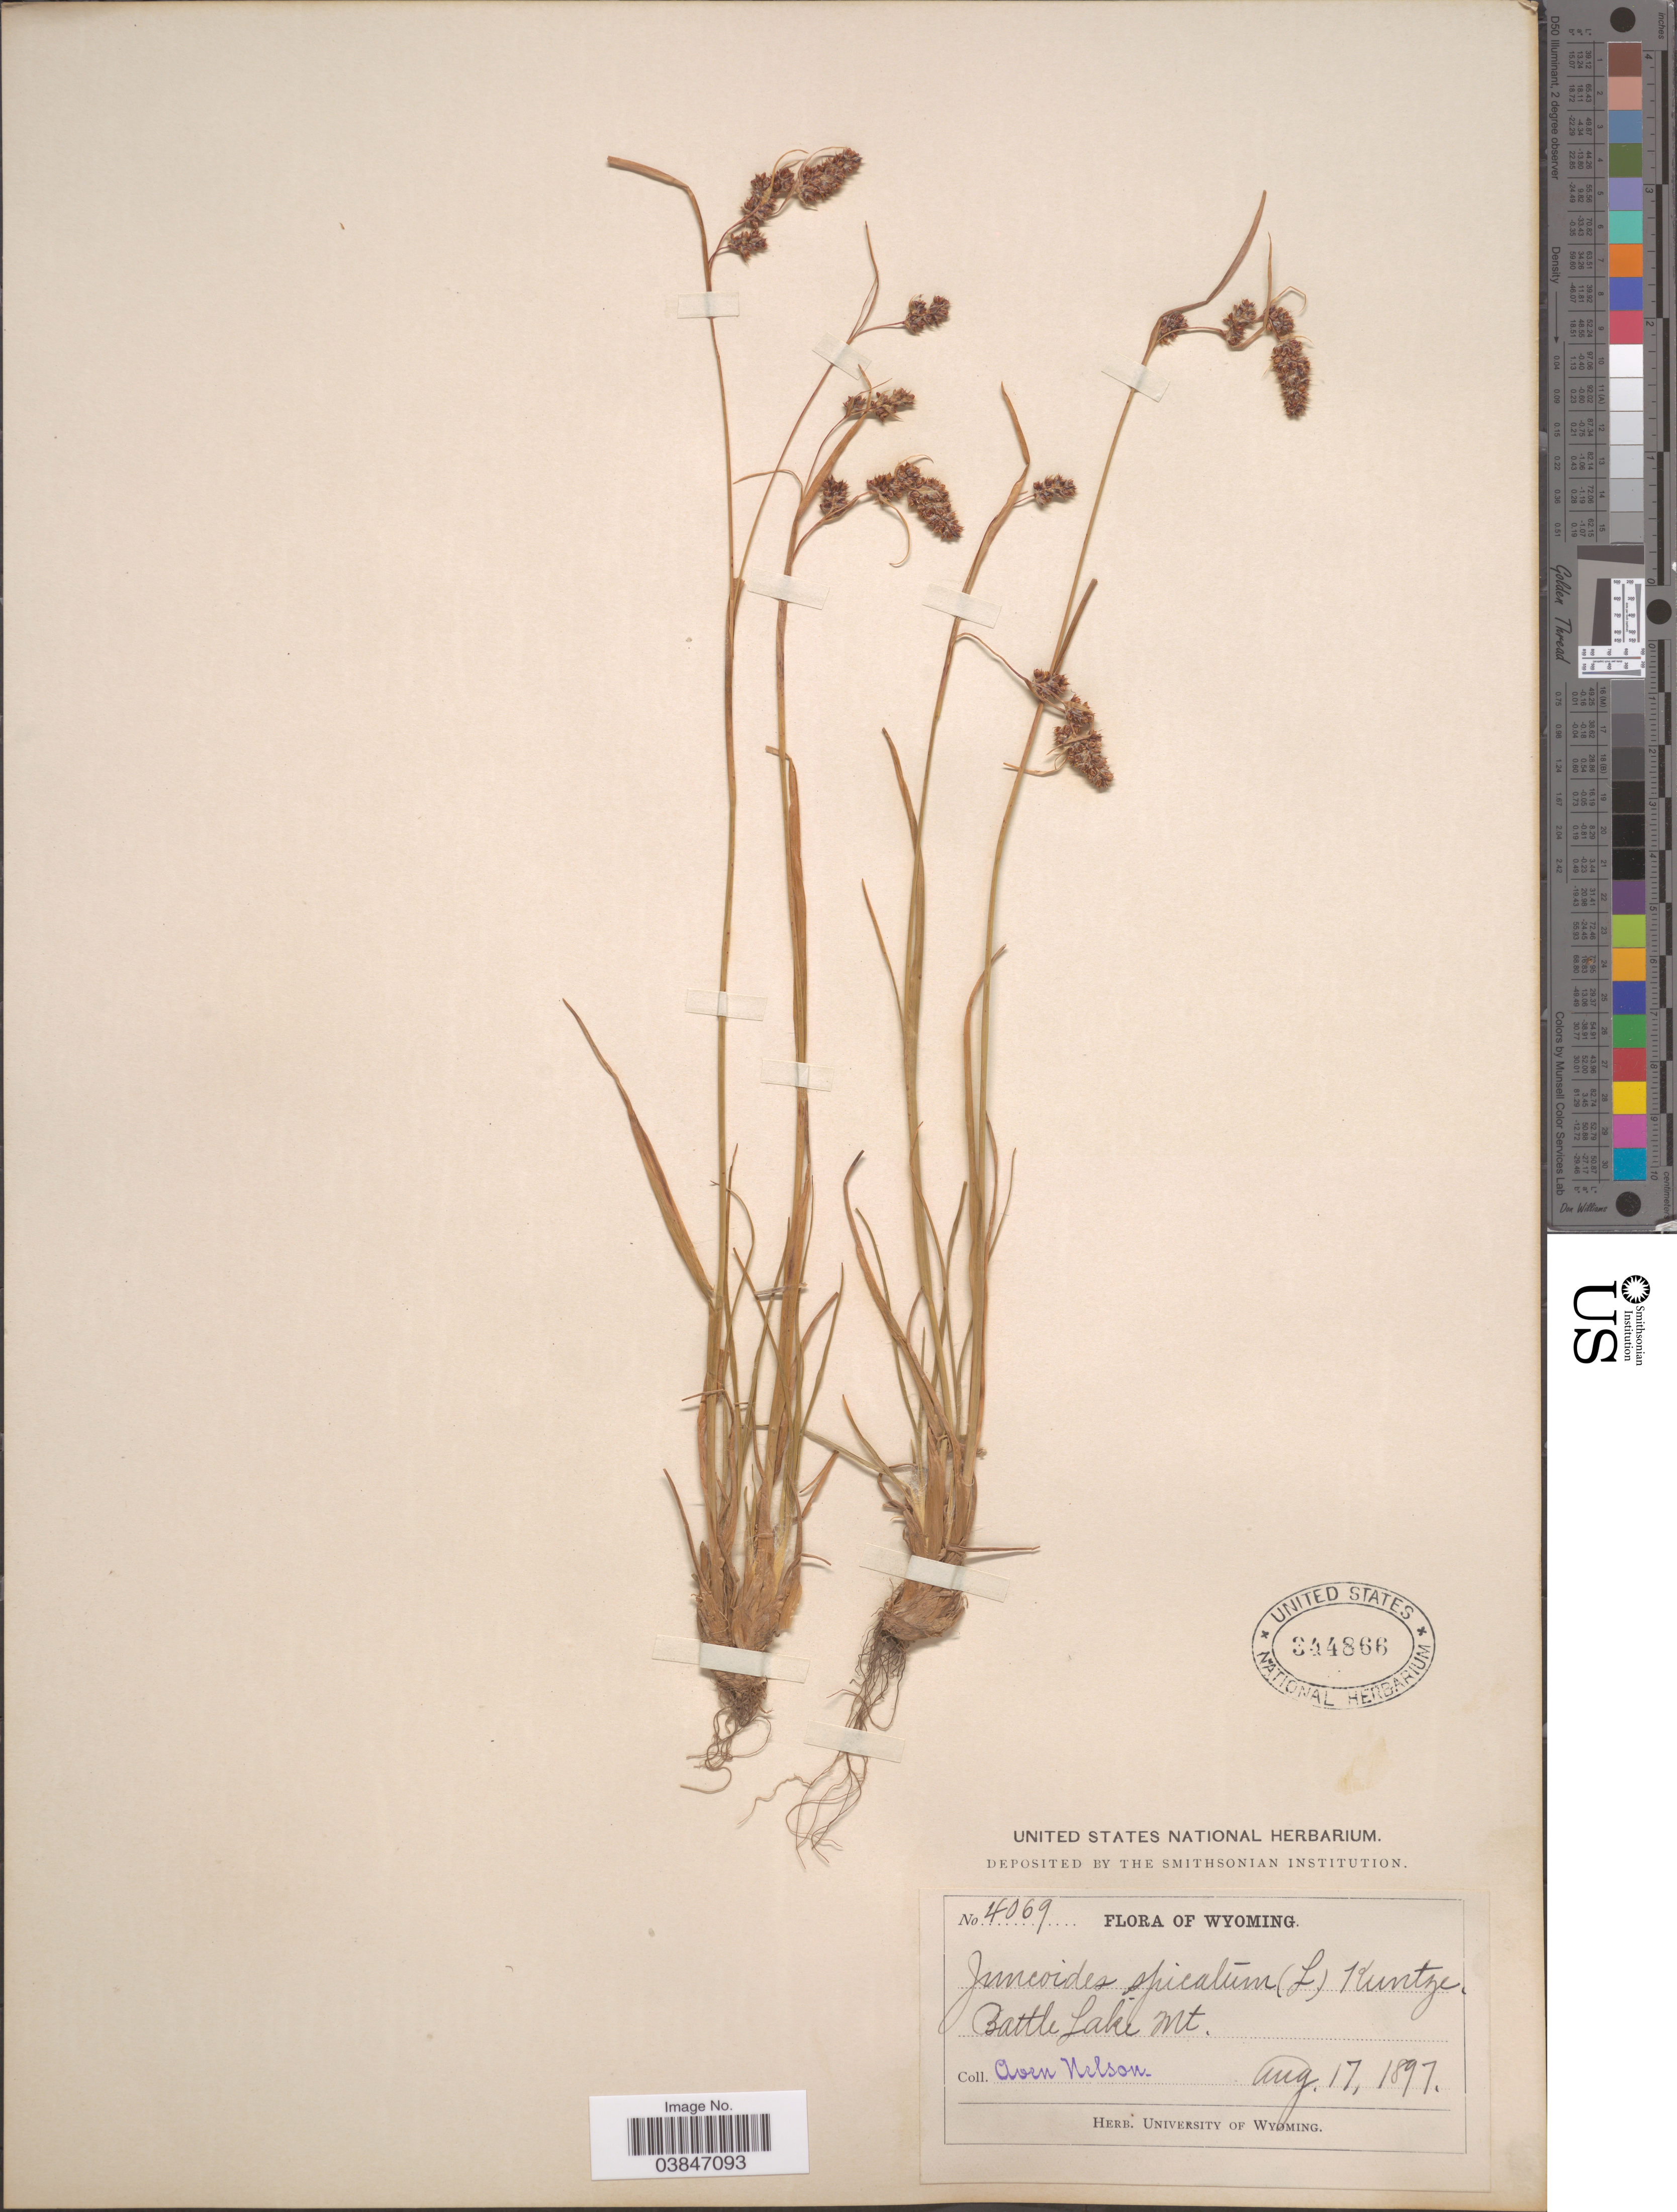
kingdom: Plantae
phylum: Tracheophyta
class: Liliopsida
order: Poales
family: Juncaceae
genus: Luzula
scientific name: Luzula spicata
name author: (L.) DC.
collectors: A. Nelson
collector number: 4069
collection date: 1897-08-17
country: United States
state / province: Wyoming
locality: Battle Lake Mt.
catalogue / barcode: US 344866